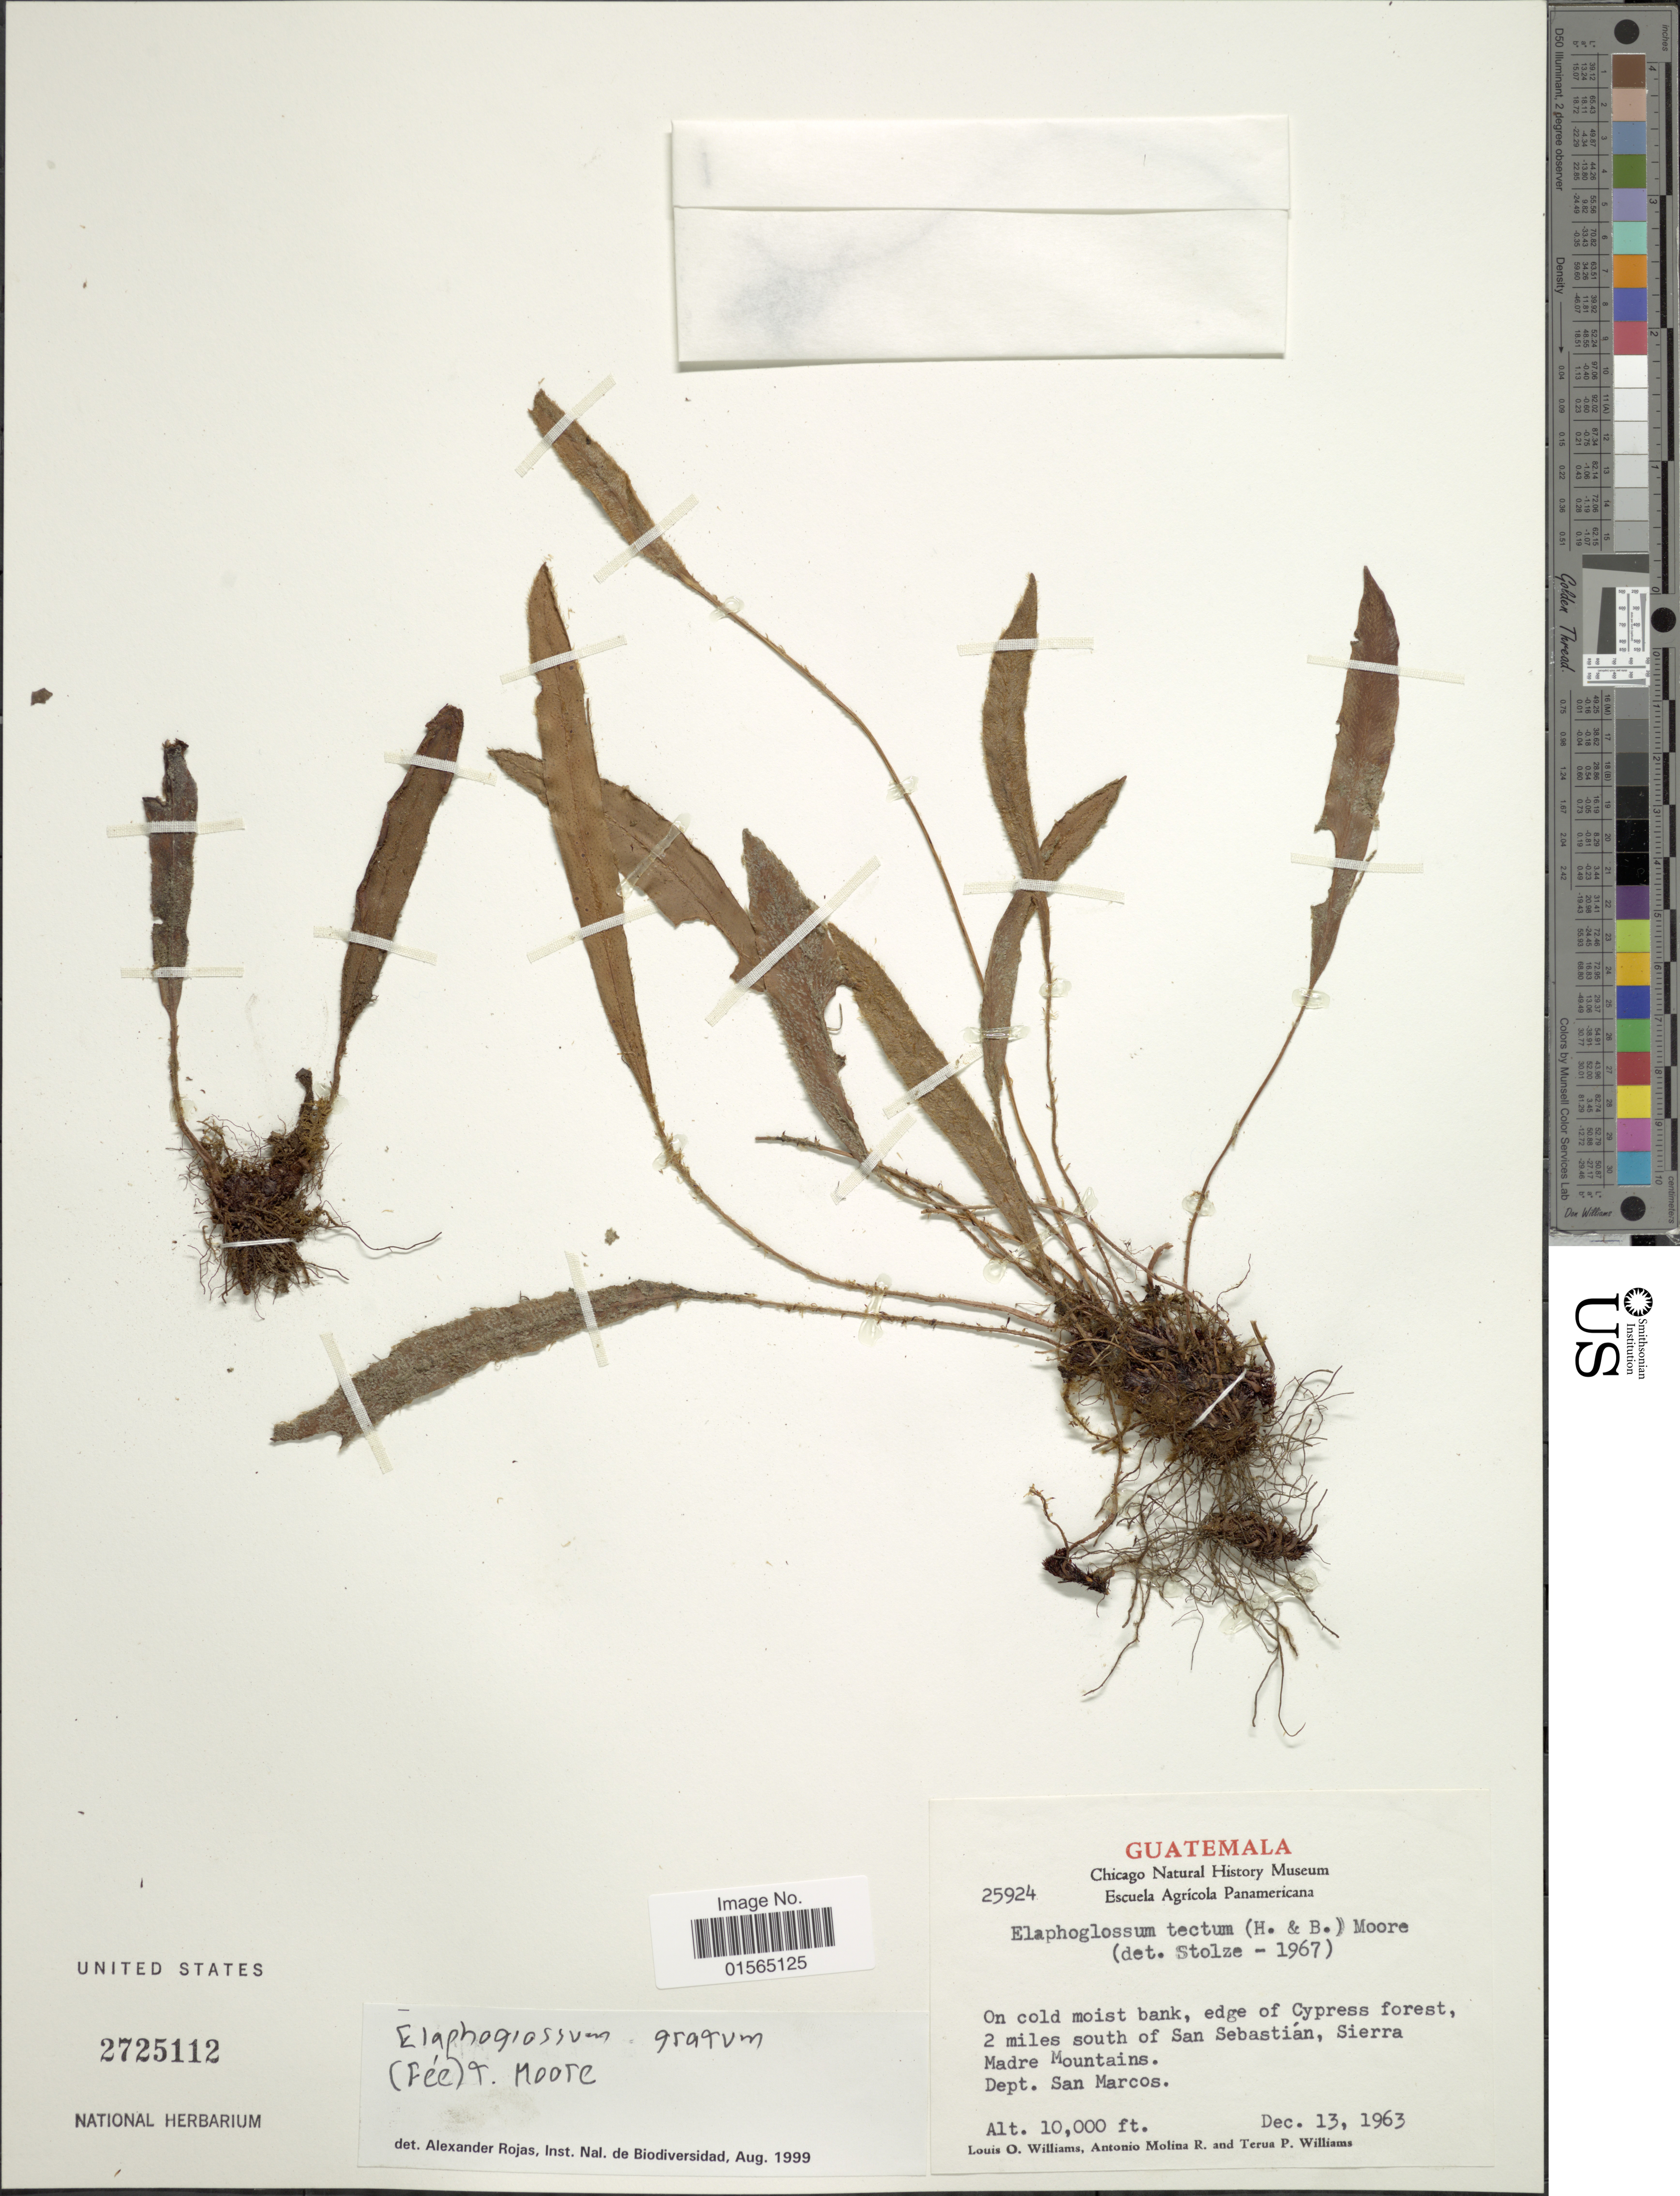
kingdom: Plantae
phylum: Tracheophyta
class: Polypodiopsida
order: Polypodiales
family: Dryopteridaceae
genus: Elaphoglossum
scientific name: Elaphoglossum tectum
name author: (Humb. & Bonpl.) Moore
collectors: L. O. Williams, A. Molina R. & T. P. Williams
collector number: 25924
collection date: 1963-12-13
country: Guatemala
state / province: San Marcos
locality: On cold moist bank, edge of Cypress forest, 2 miles south of San Sebastian, Sierra Madre Mountains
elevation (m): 3048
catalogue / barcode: US 2725112